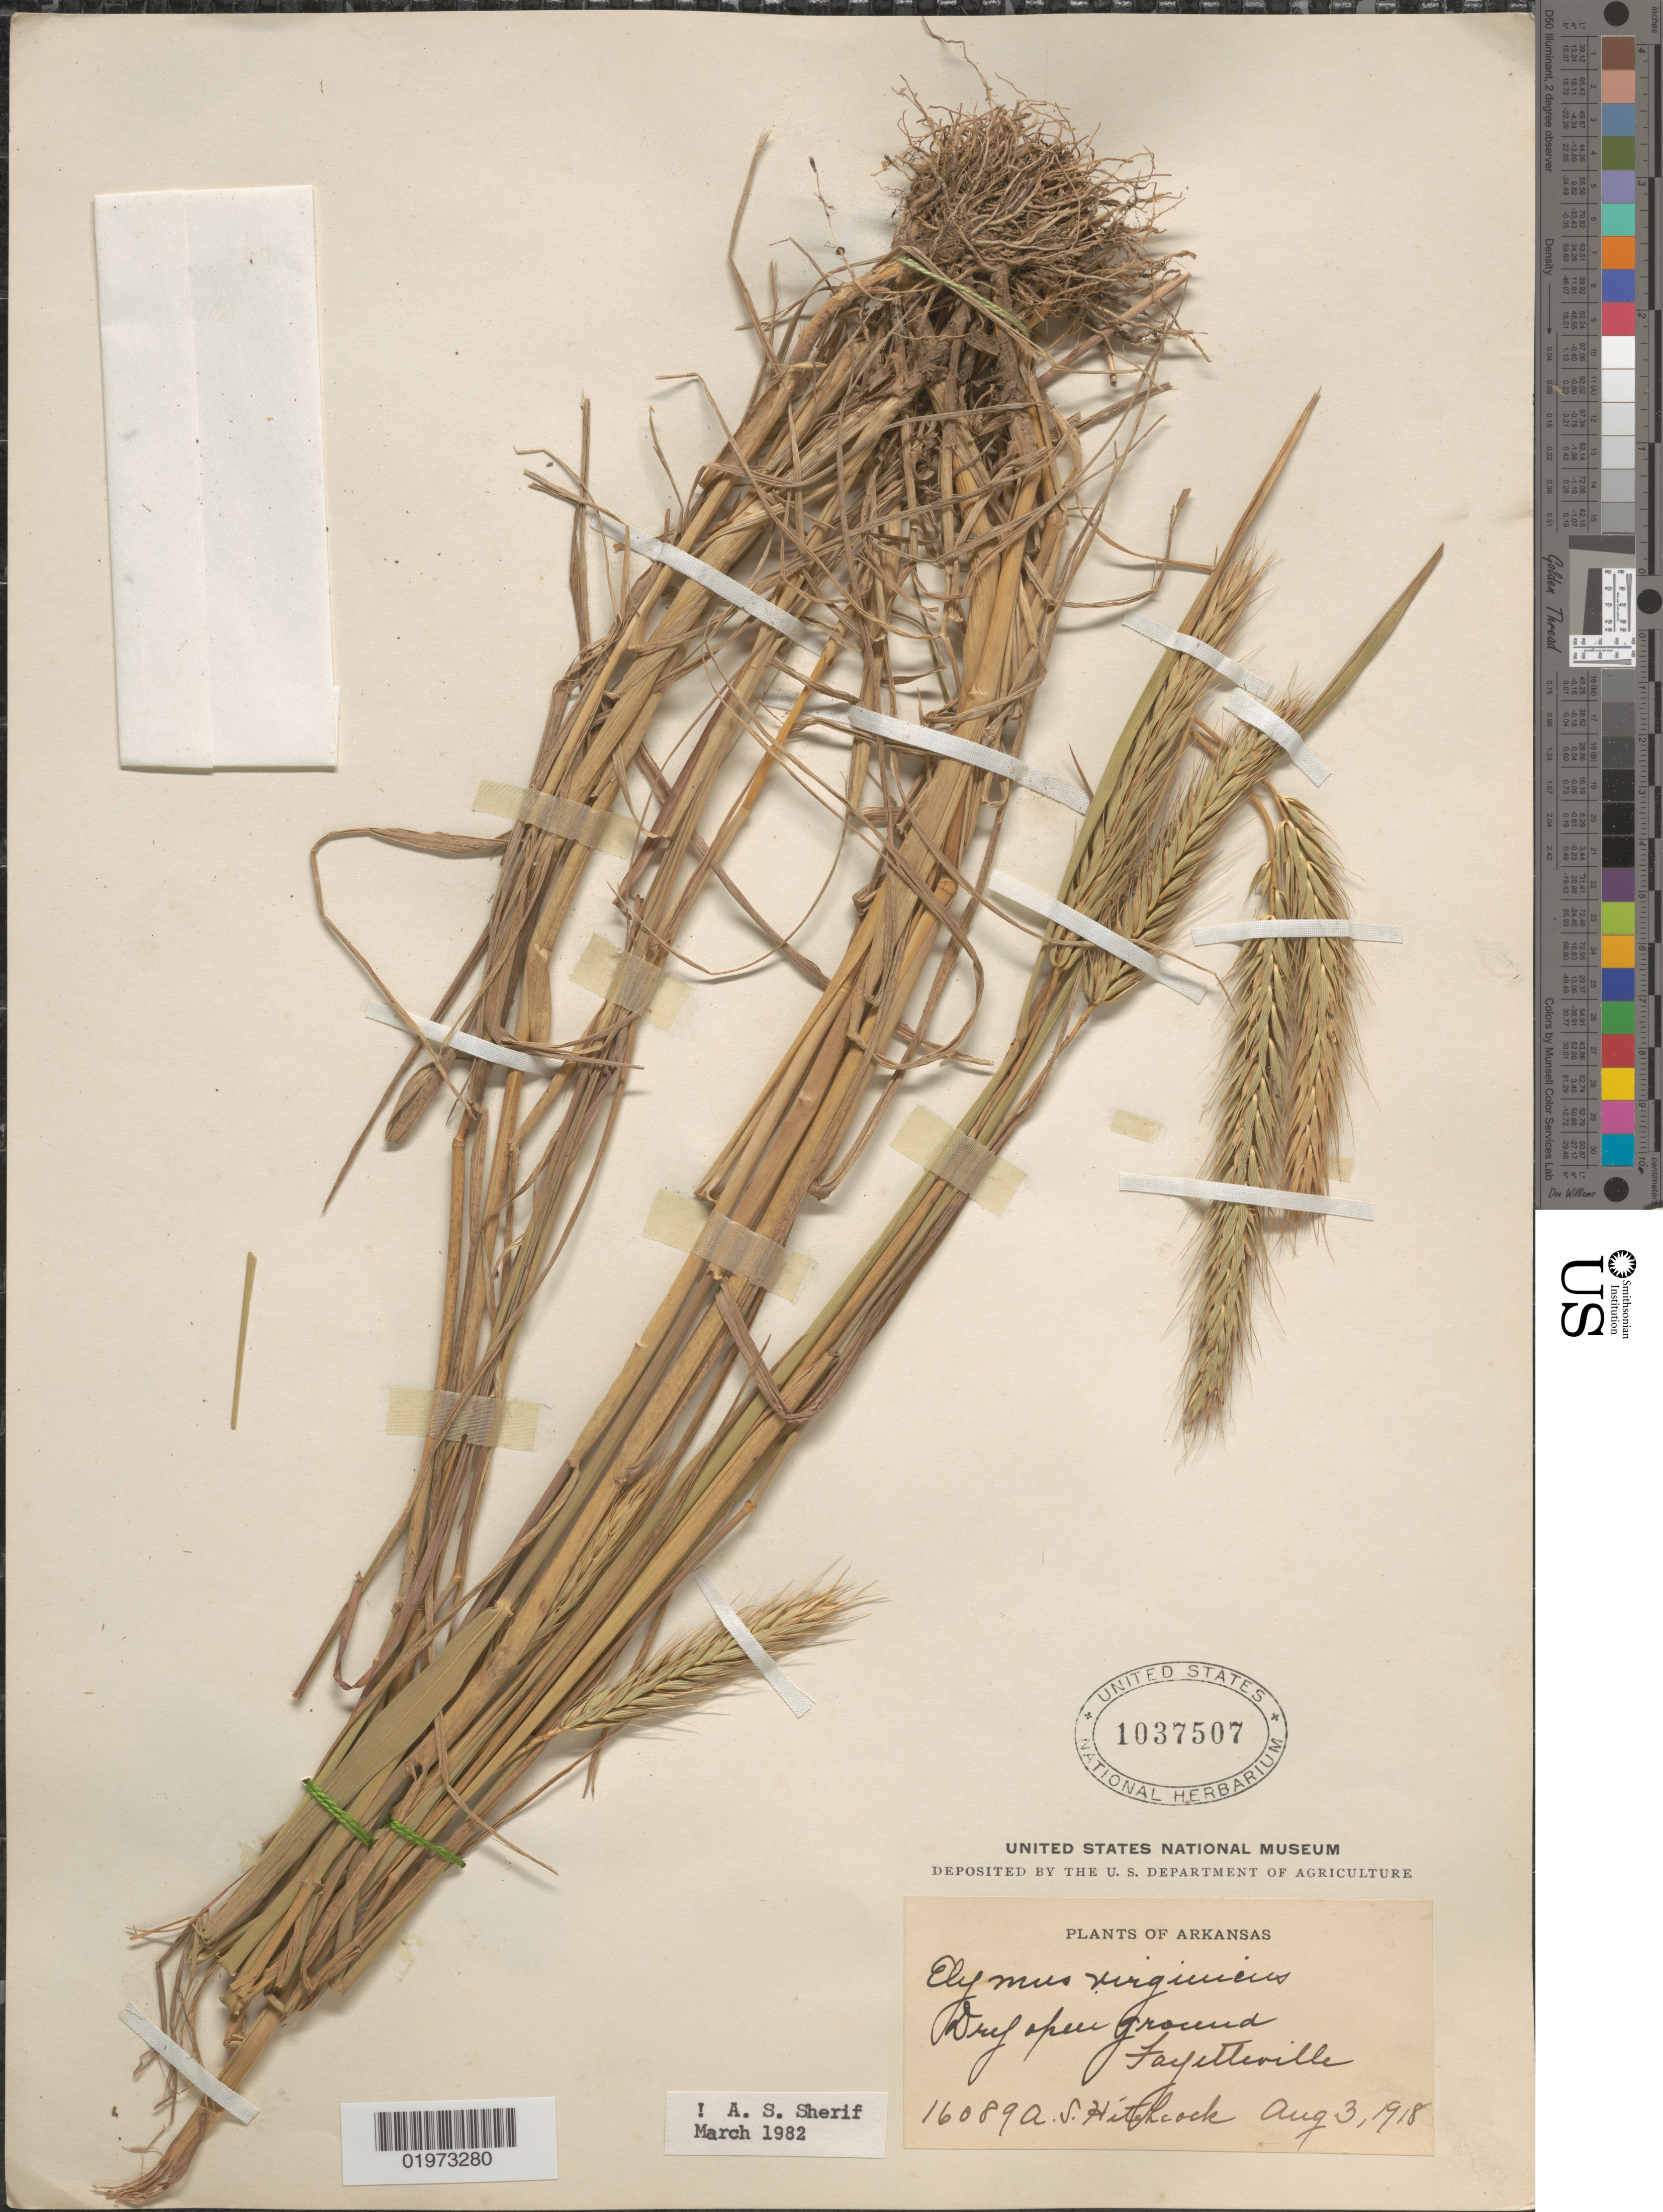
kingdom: Plantae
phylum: Tracheophyta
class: Liliopsida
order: Poales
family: Poaceae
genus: Elymus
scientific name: Elymus virginicus var. virginicus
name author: L.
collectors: A. S. Hitchcock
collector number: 16089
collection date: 1918-08-03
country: United States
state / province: Arkansas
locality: Dry open ground. Fayetteville.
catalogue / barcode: US 1037507